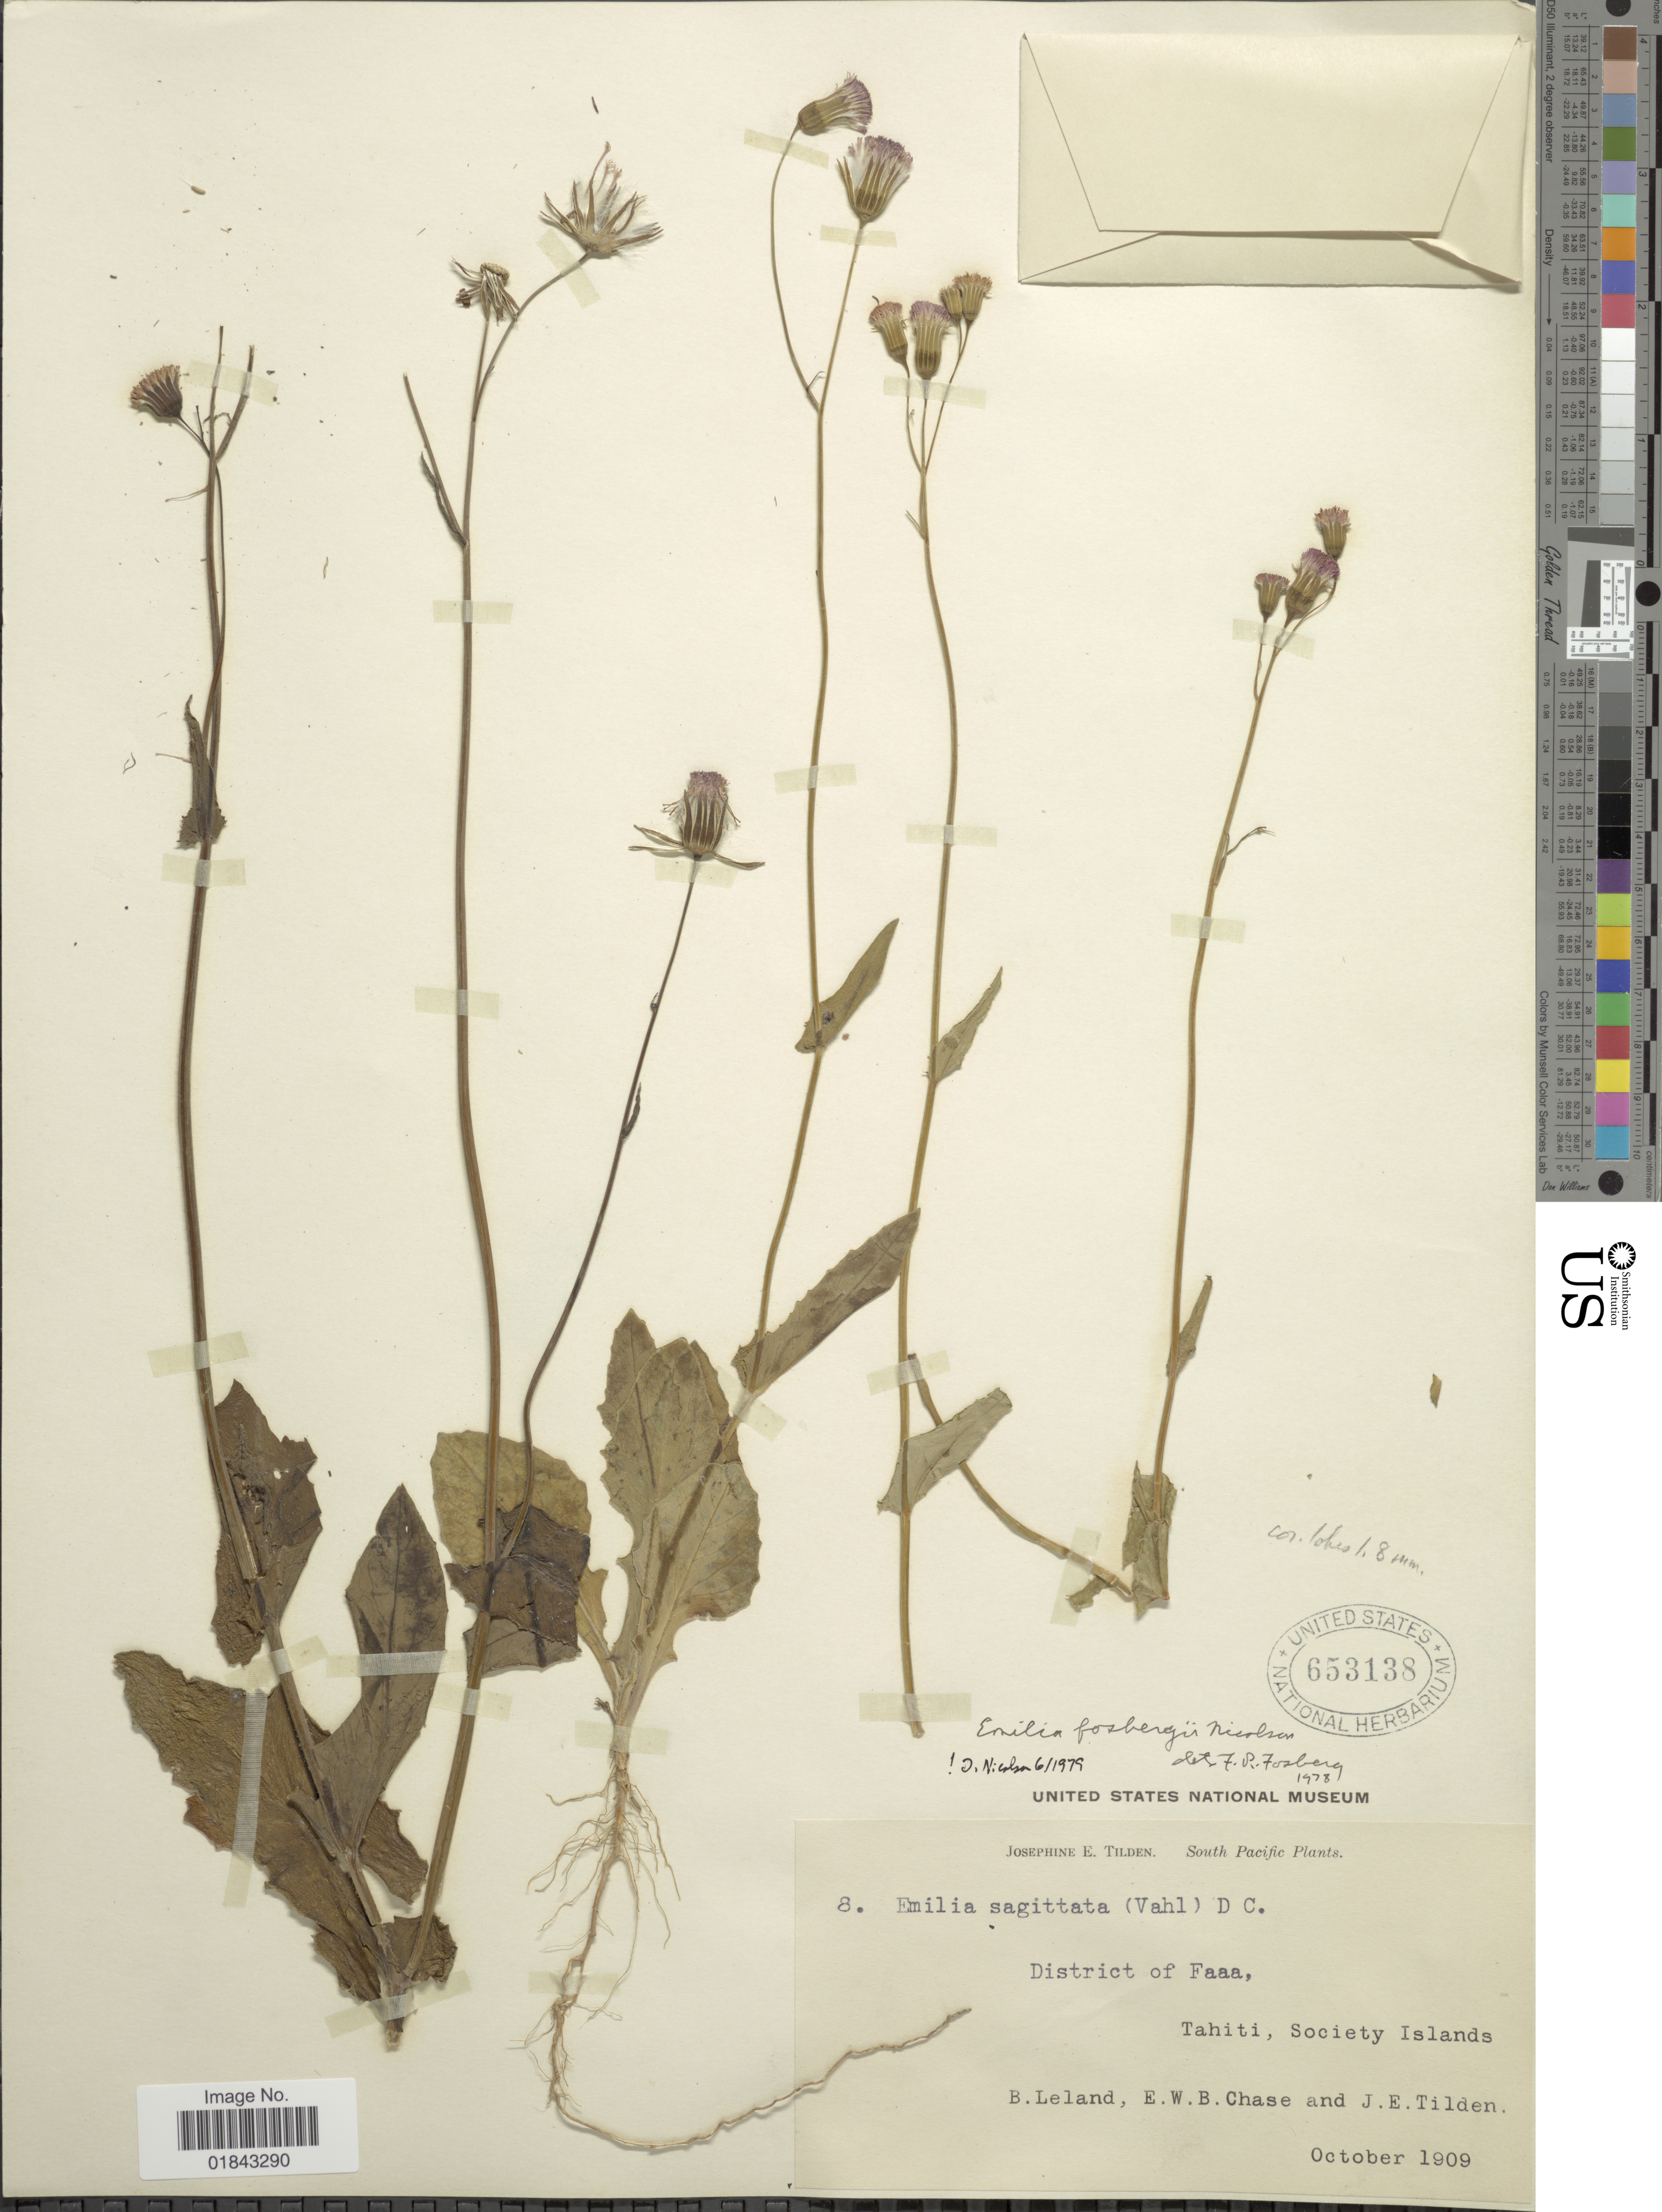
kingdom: Plantae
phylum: Tracheophyta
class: Magnoliopsida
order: Asterales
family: Asteraceae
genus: Emilia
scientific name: Emilia fosbergii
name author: Nicolson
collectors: B. Leland, E. W. Chase & J. E. Tilden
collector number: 8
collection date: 1909-10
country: French Polynesia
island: Tahiti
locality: District of Faaa, Tahiti, Society Islands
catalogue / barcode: US 653138